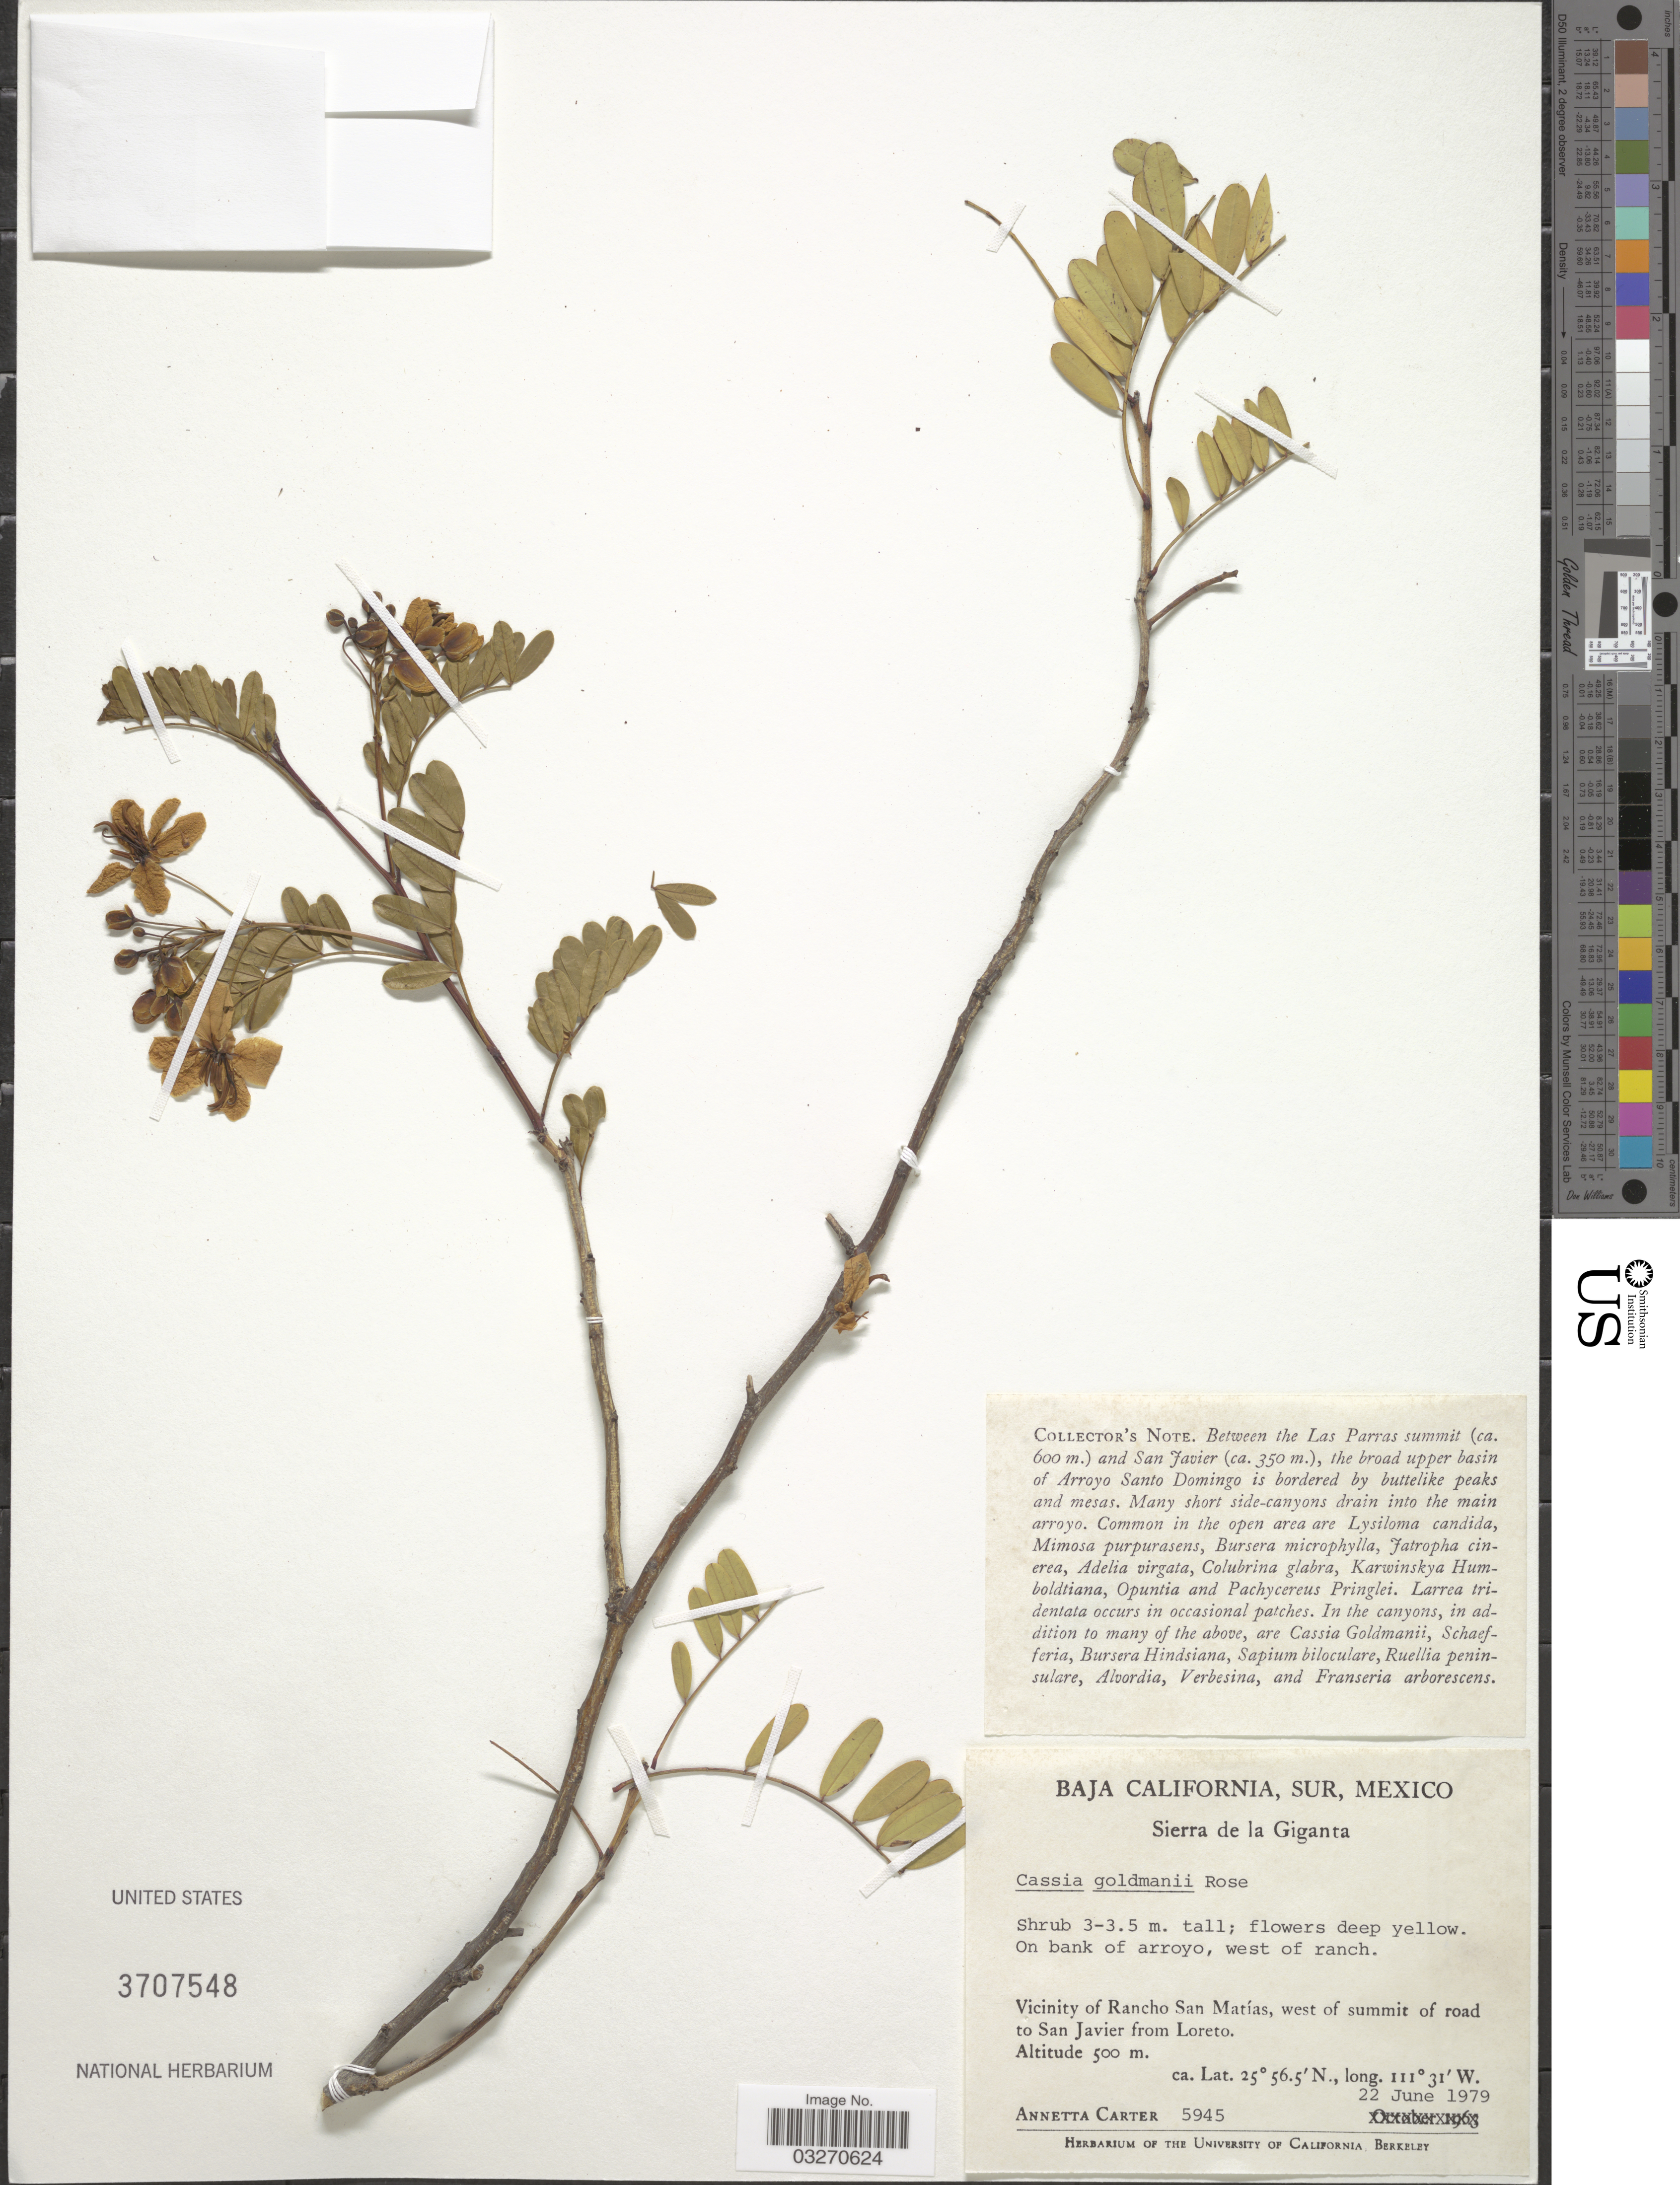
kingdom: Plantae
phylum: Tracheophyta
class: Magnoliopsida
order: Fabales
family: Fabaceae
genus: Cassia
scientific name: Cassia goldmanii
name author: Rose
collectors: A. Carter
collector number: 5945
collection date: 1979-06-22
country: Mexico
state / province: Baja California Sur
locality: Sierra de la Giganta. Vicinity of Rancho San Matías, west of summit of road to San Javier from Loreto.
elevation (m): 500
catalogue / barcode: US 3707548